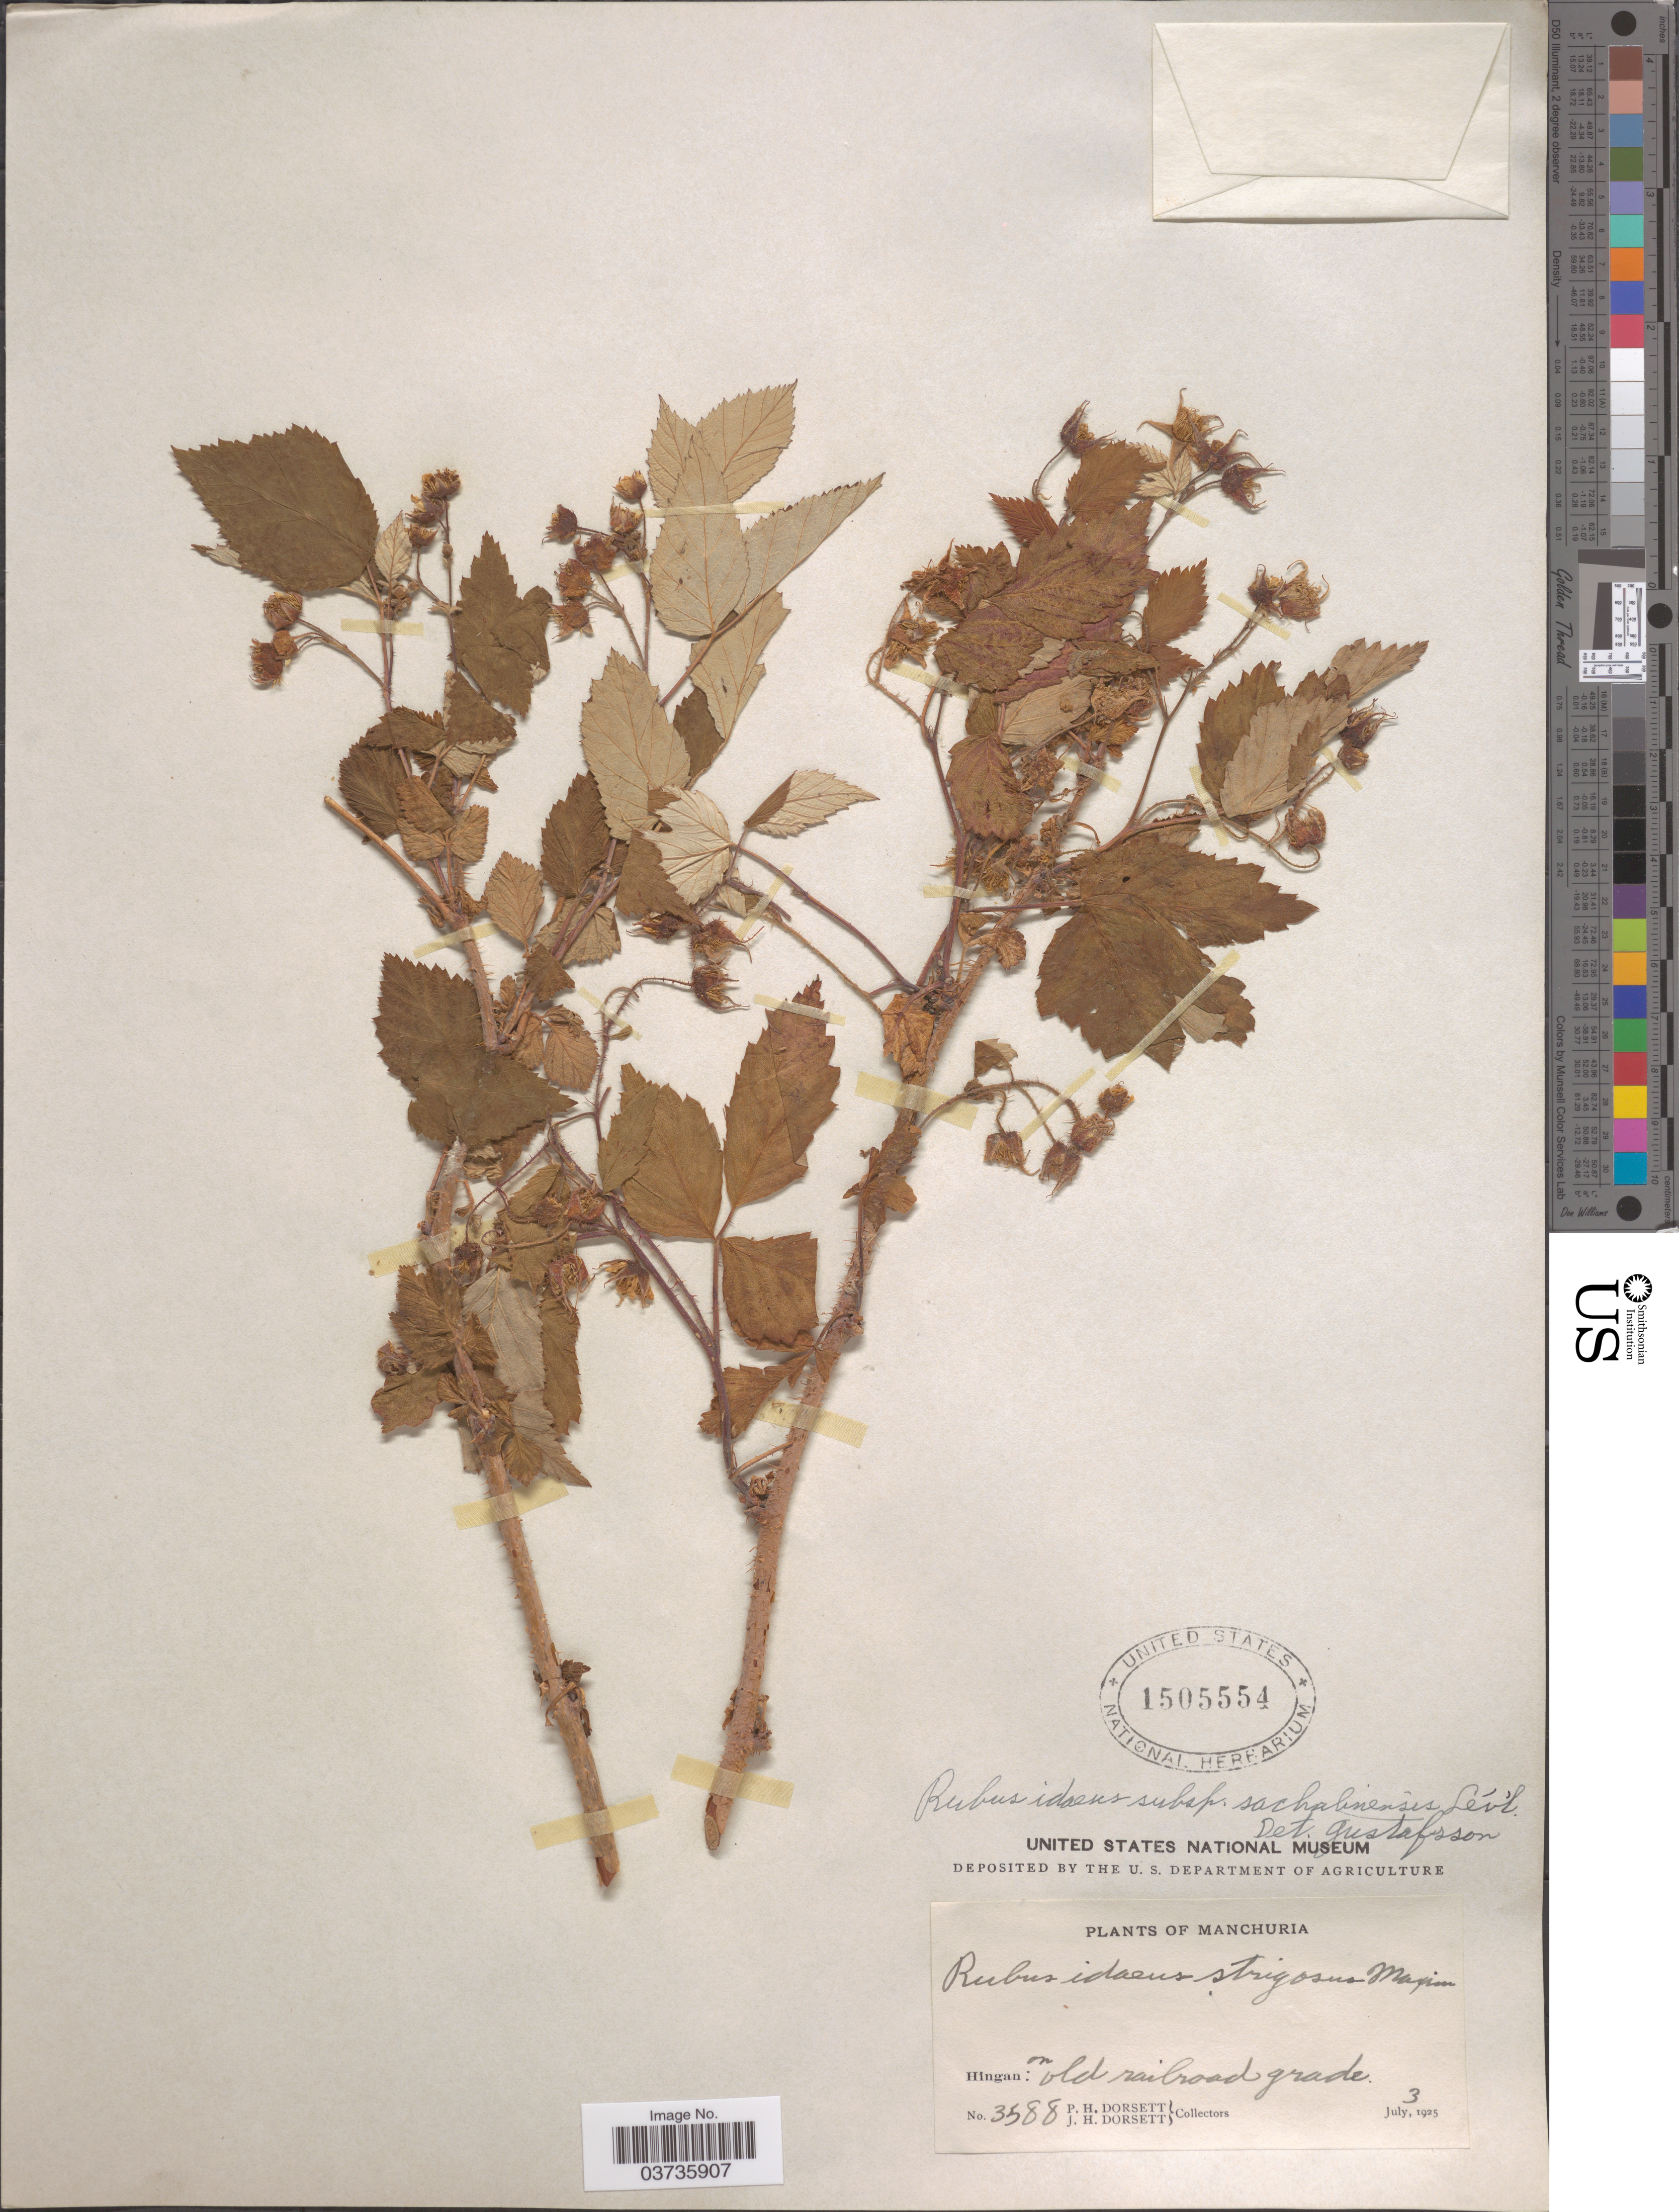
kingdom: Plantae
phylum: Tracheophyta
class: Magnoliopsida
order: Rosales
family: Rosaceae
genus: Rubus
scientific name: Rubus idaeus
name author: L.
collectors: P. H. Dorsett & J. Dorsett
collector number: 3588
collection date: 1925-07-03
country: China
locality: Manchuria. Hingan.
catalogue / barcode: US 1505554